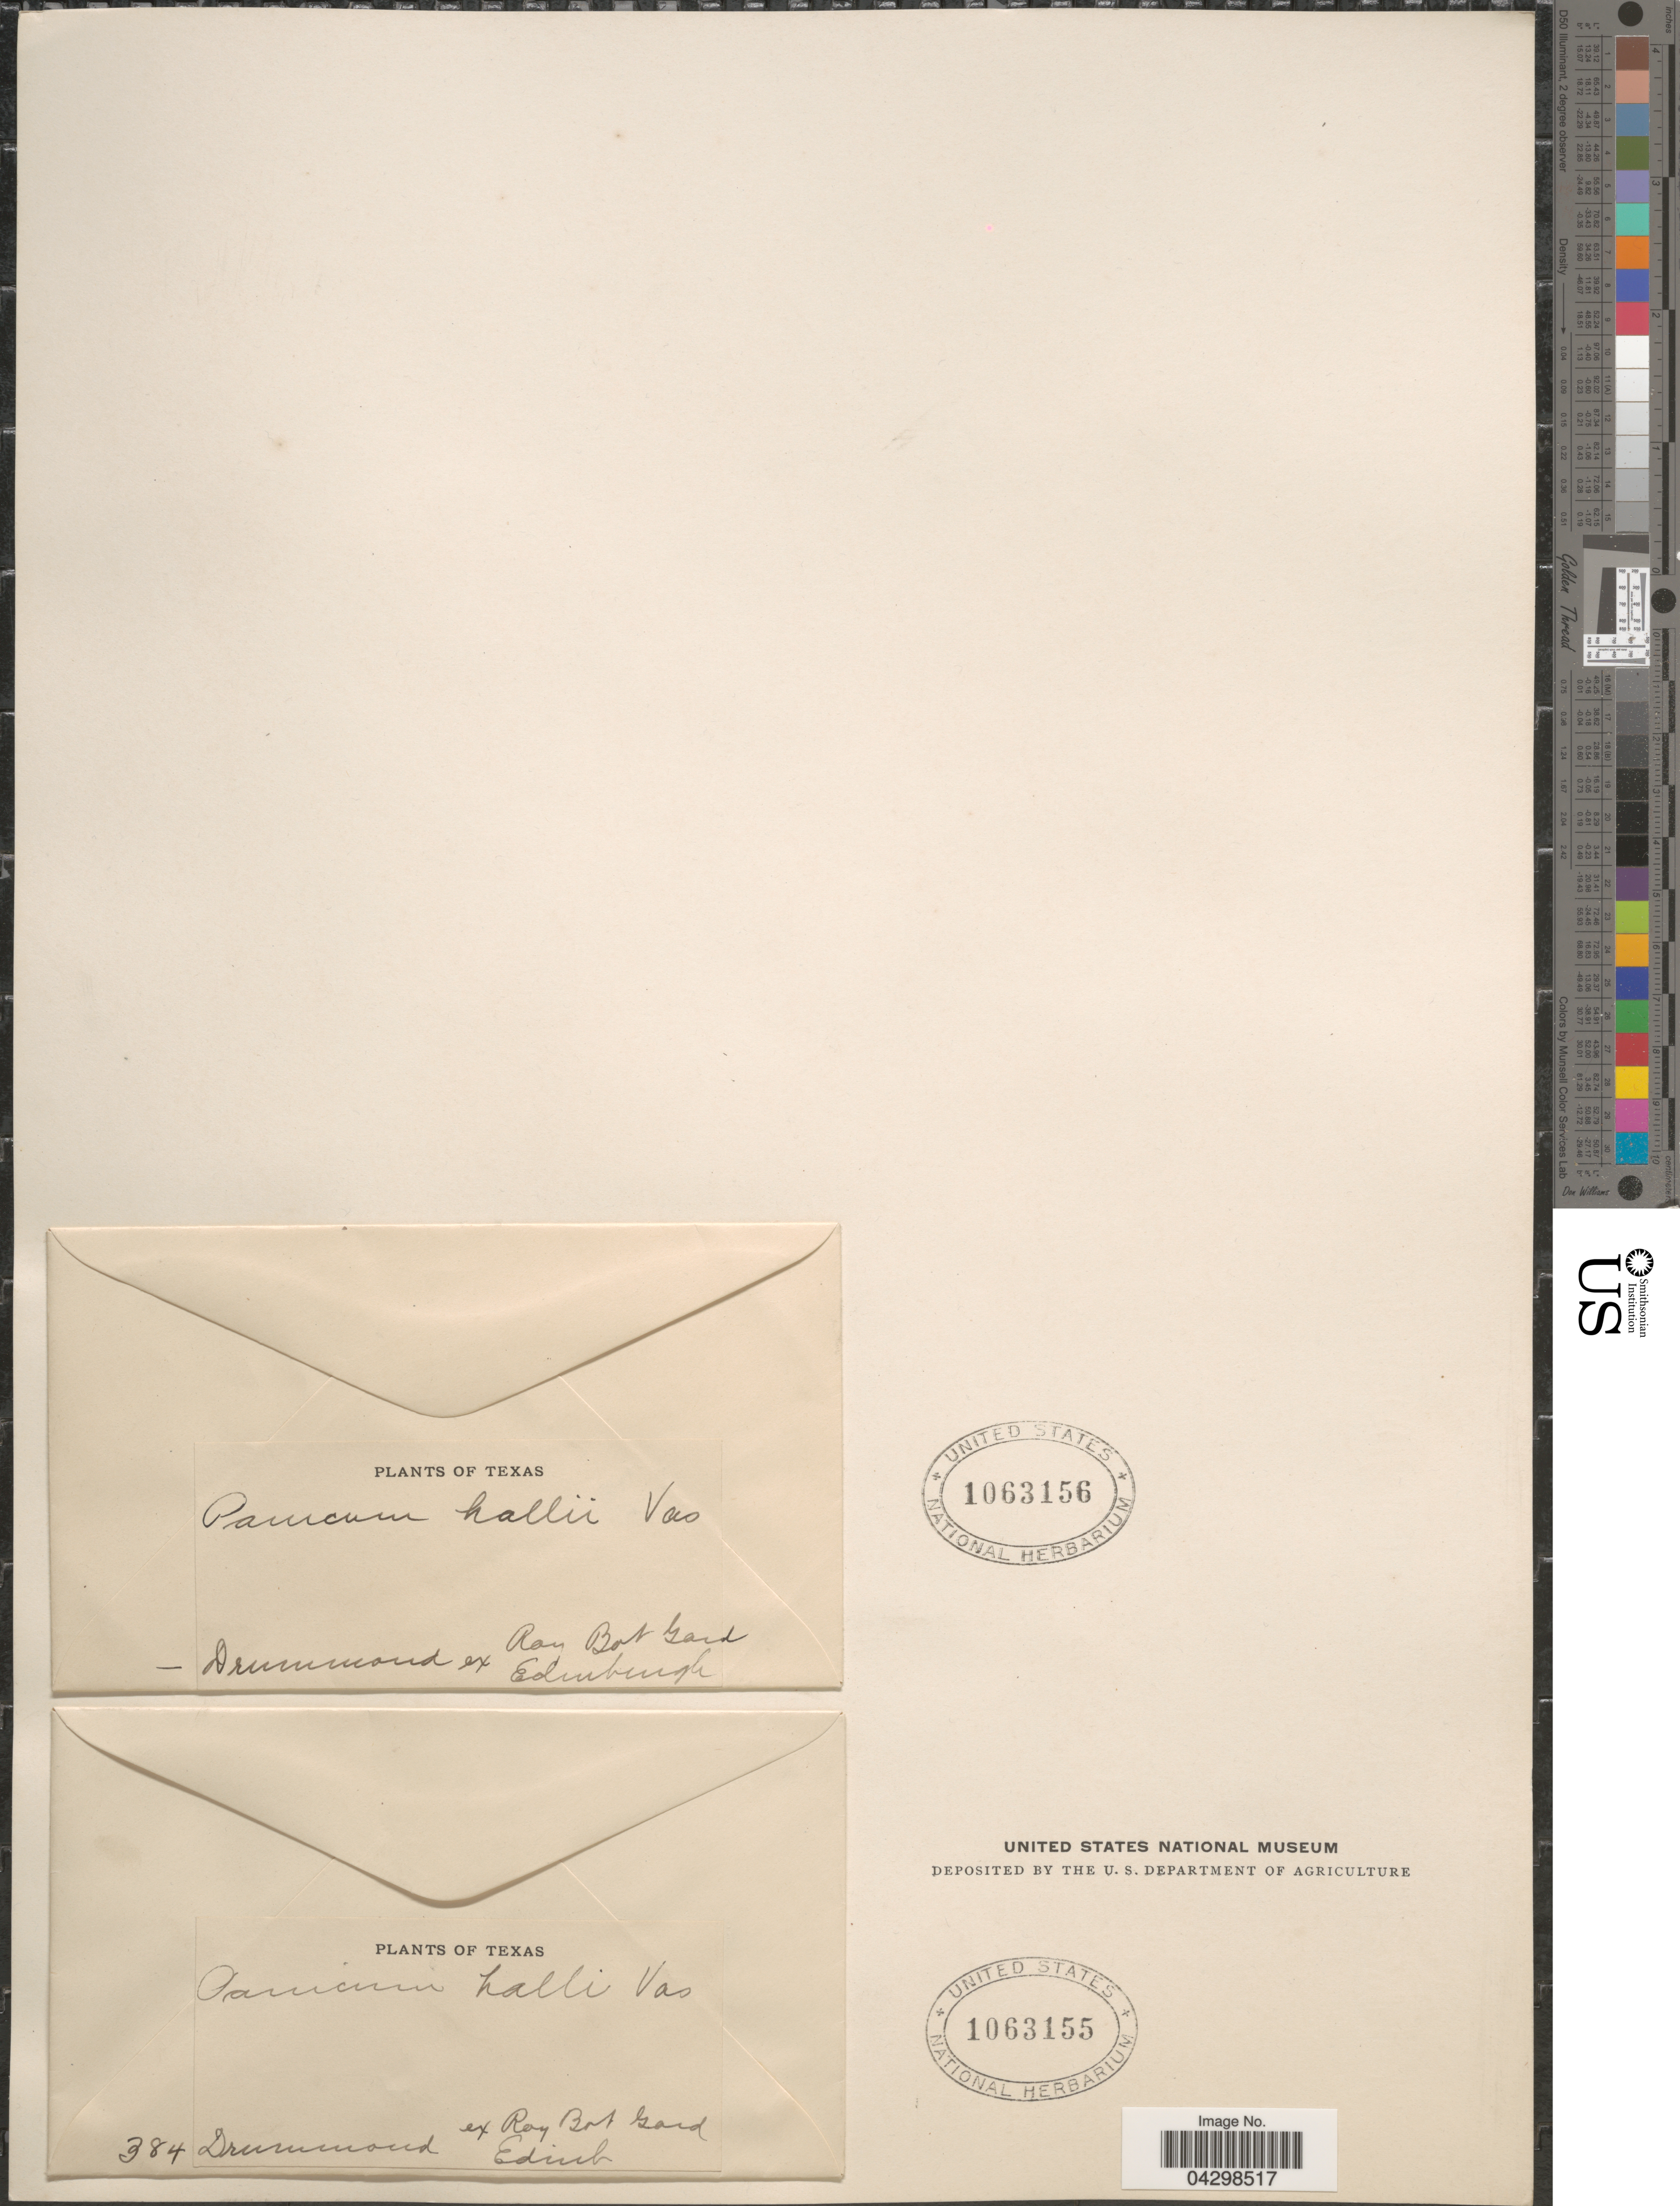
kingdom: Plantae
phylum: Tracheophyta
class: Liliopsida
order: Poales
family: Poaceae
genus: Panicum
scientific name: Panicum hallii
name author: Vasey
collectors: -. Drummond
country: United States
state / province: Texas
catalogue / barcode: US 1063156